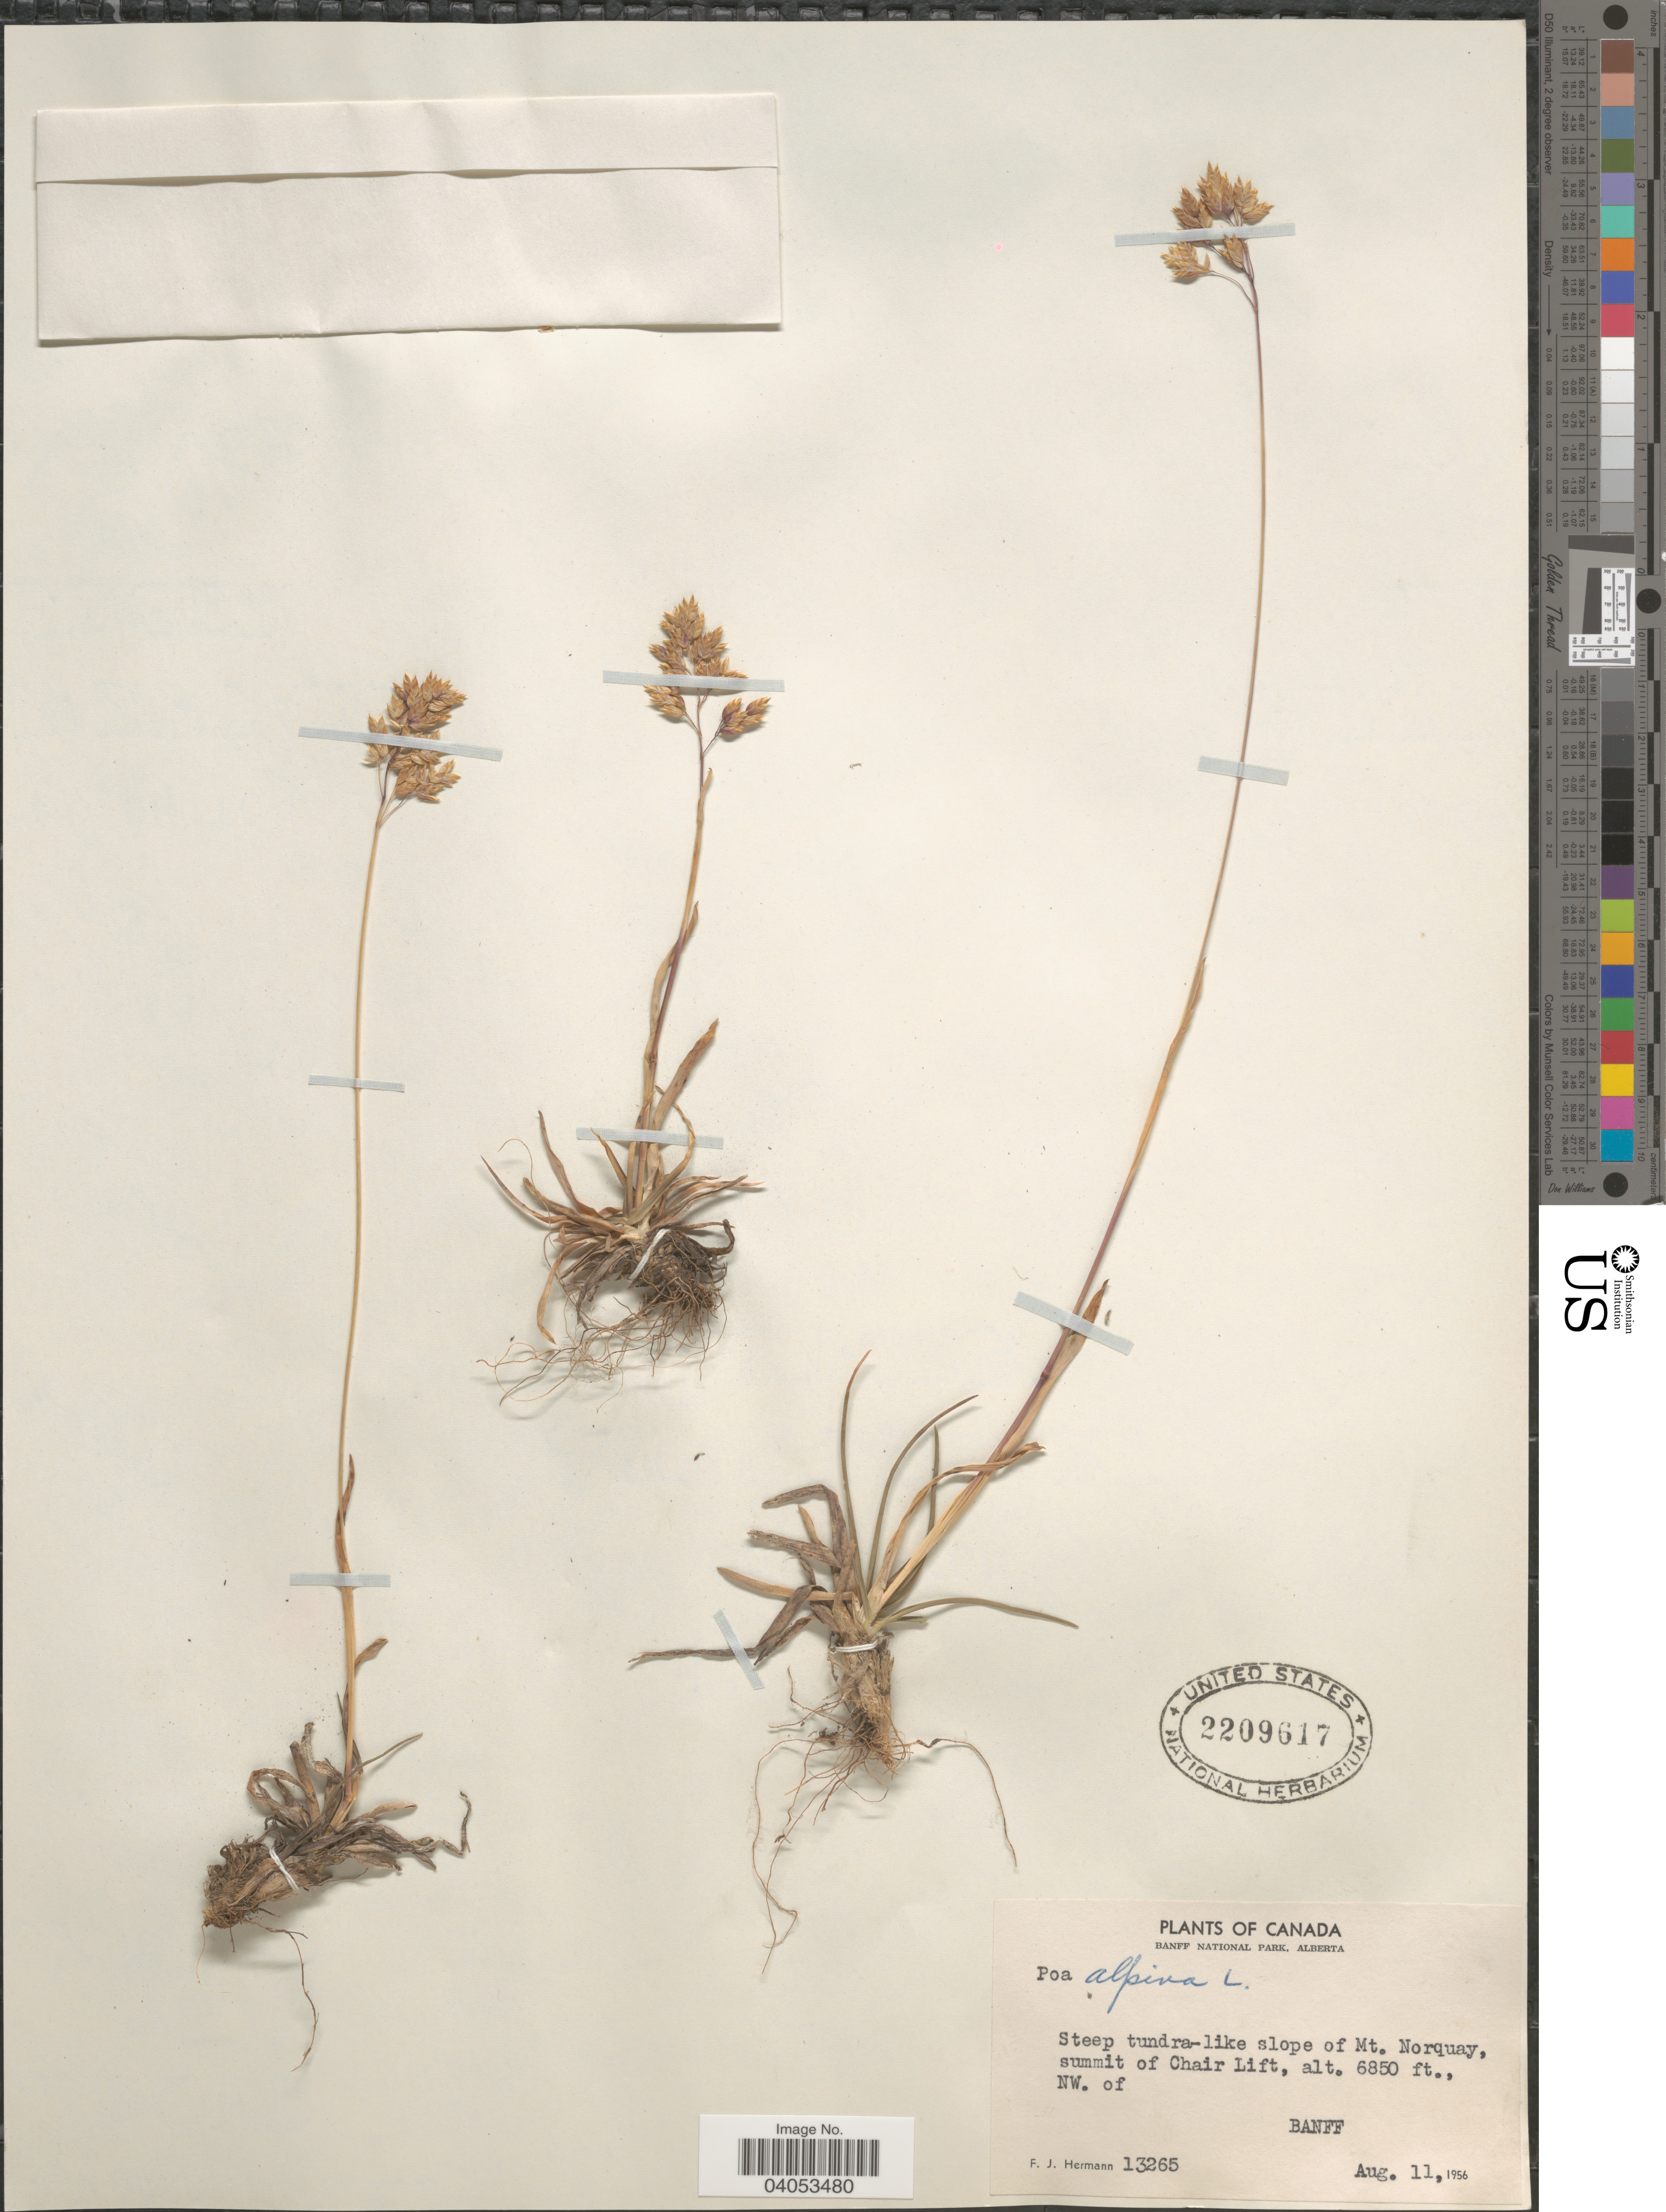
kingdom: Plantae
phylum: Tracheophyta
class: Liliopsida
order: Poales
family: Poaceae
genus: Poa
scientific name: Poa alpina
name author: L.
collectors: F. J. Hermann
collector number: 13265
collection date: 1956-08-11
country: Canada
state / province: Alberta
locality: Banff National Park. Slope of Mt. Norquay, summit of Chair Lift, NW. of Banff.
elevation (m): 2088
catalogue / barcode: US 2209617